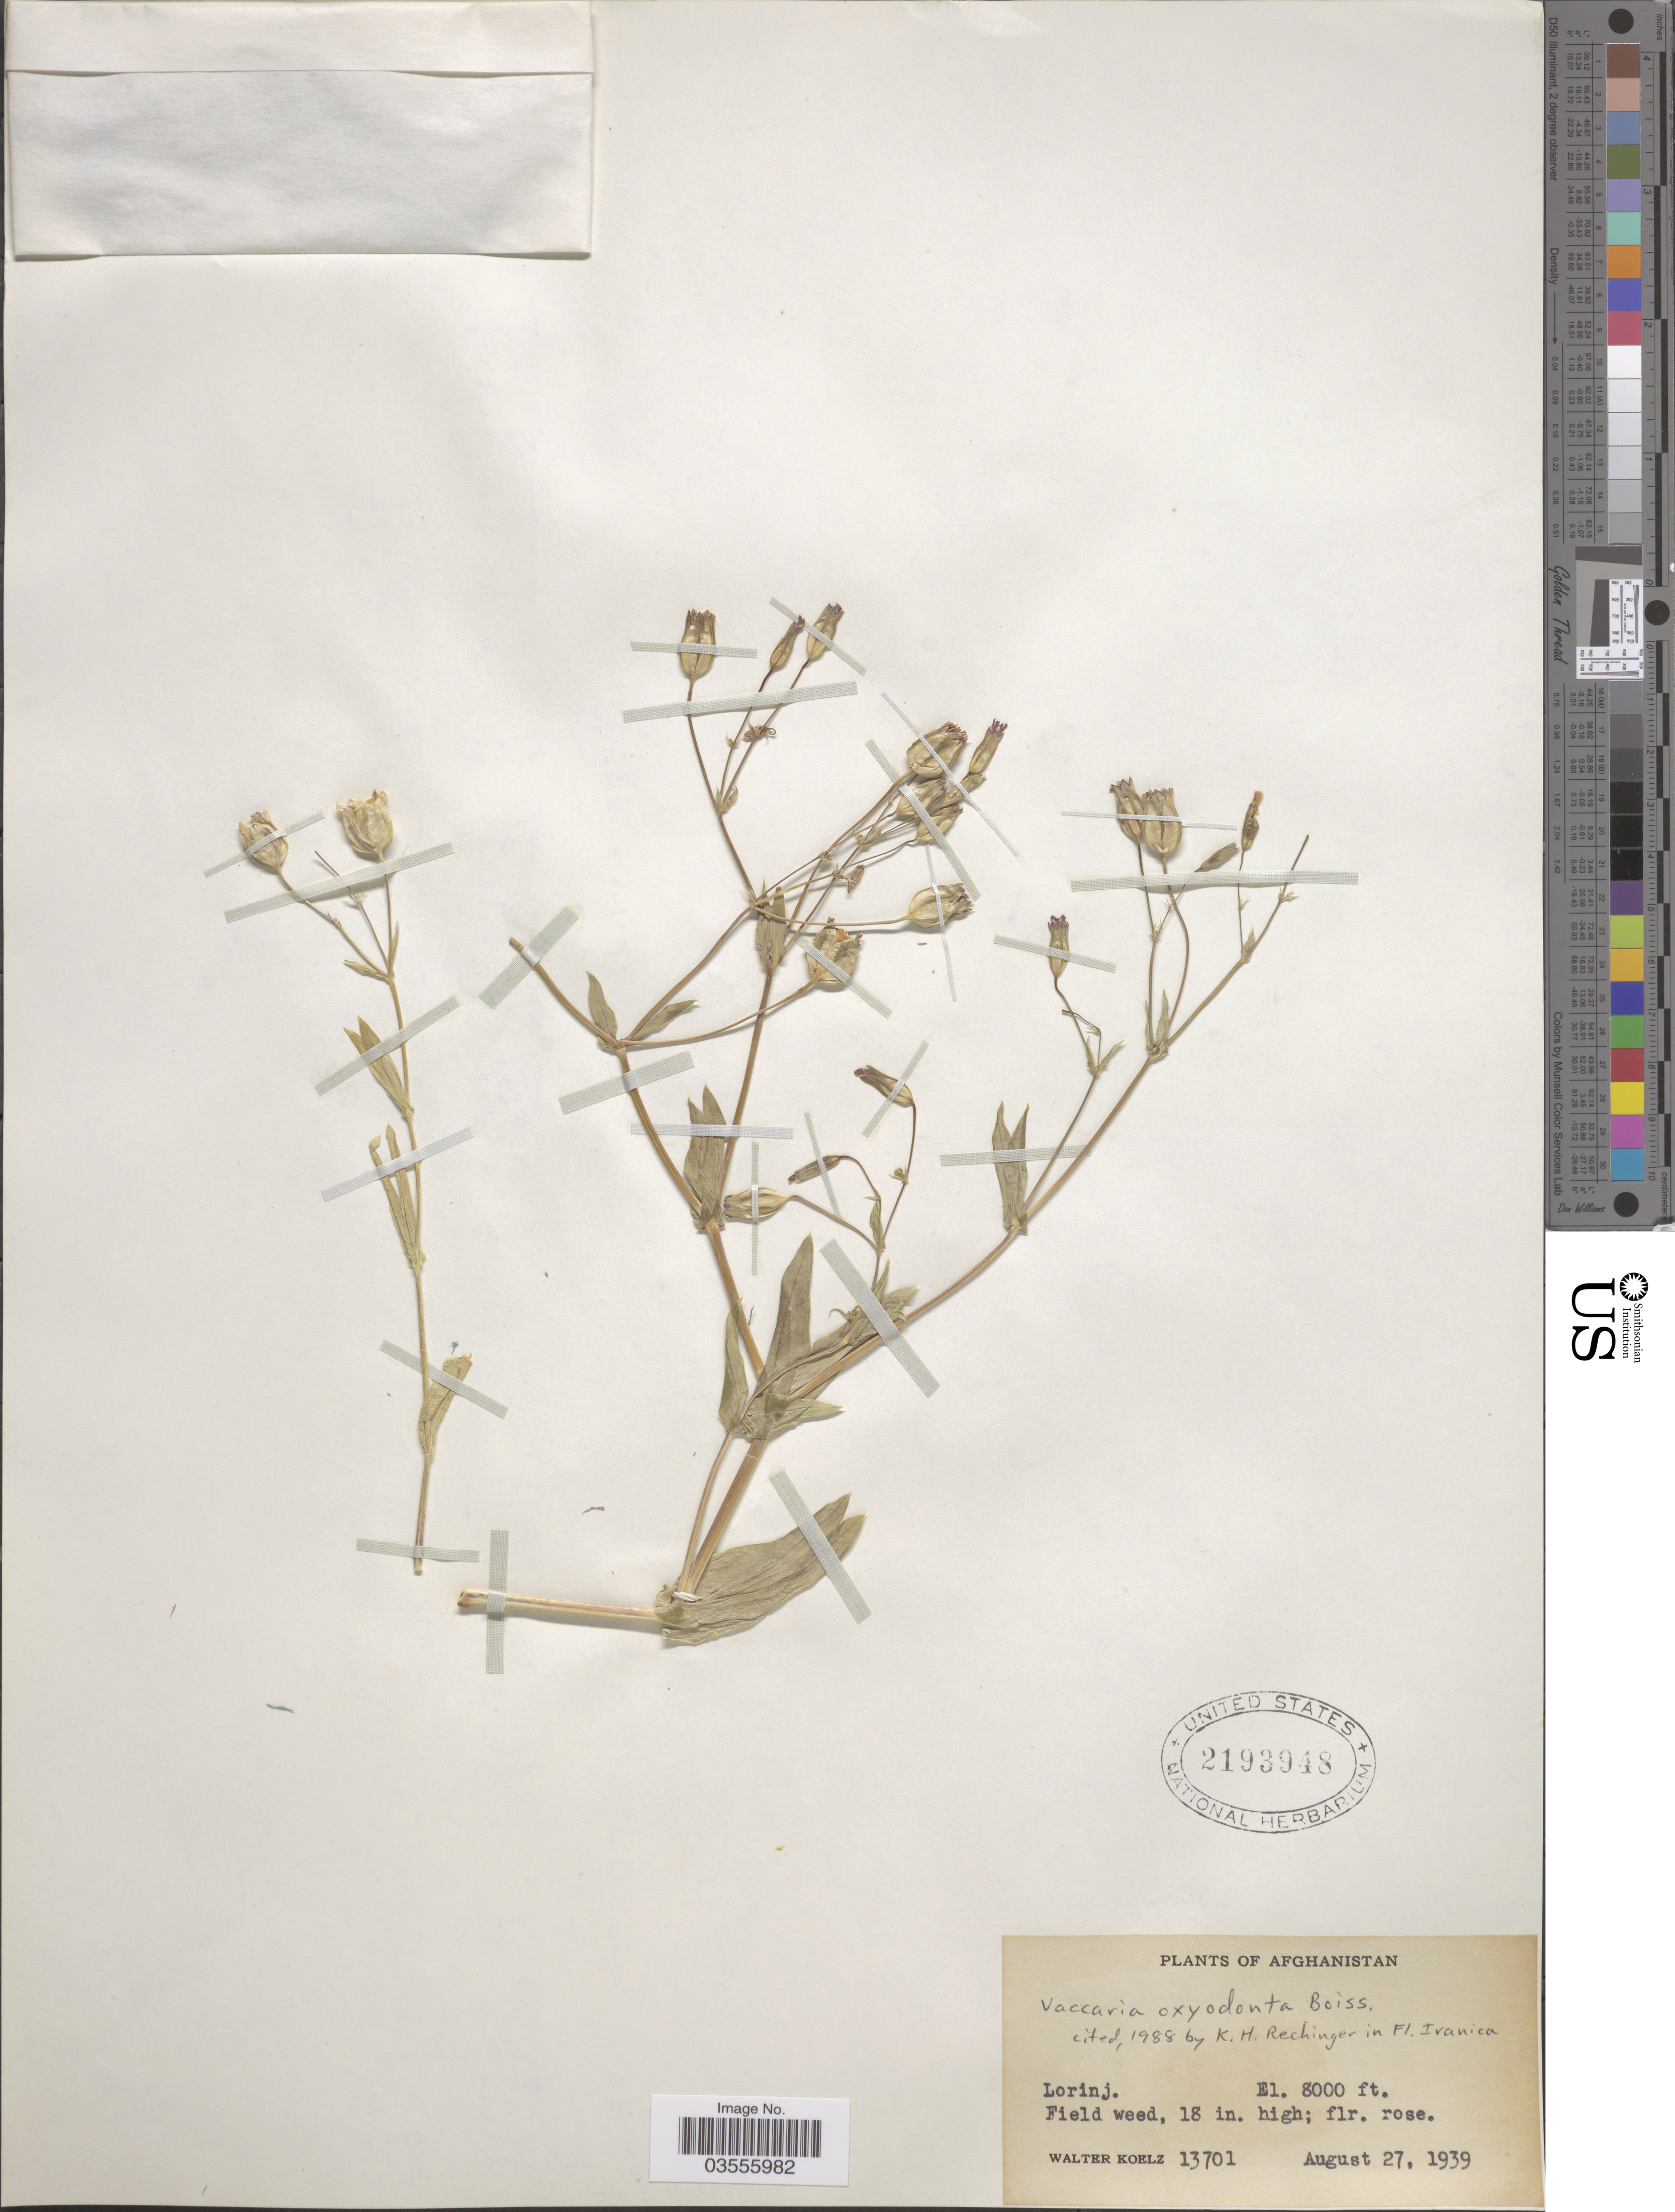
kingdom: Plantae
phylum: Tracheophyta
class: Magnoliopsida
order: Caryophyllales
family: Caryophyllaceae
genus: Gypsophila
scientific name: Gypsophila vaccaria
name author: (L.) Sm.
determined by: Strong, M. T., (US), Smithsonian Institution - National Museum of Natural History (UNITED STATES)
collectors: W. N. Koelz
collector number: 13701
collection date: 1939-08-27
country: Afghanistan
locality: Lorinj.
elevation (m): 2438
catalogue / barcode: US 2193948